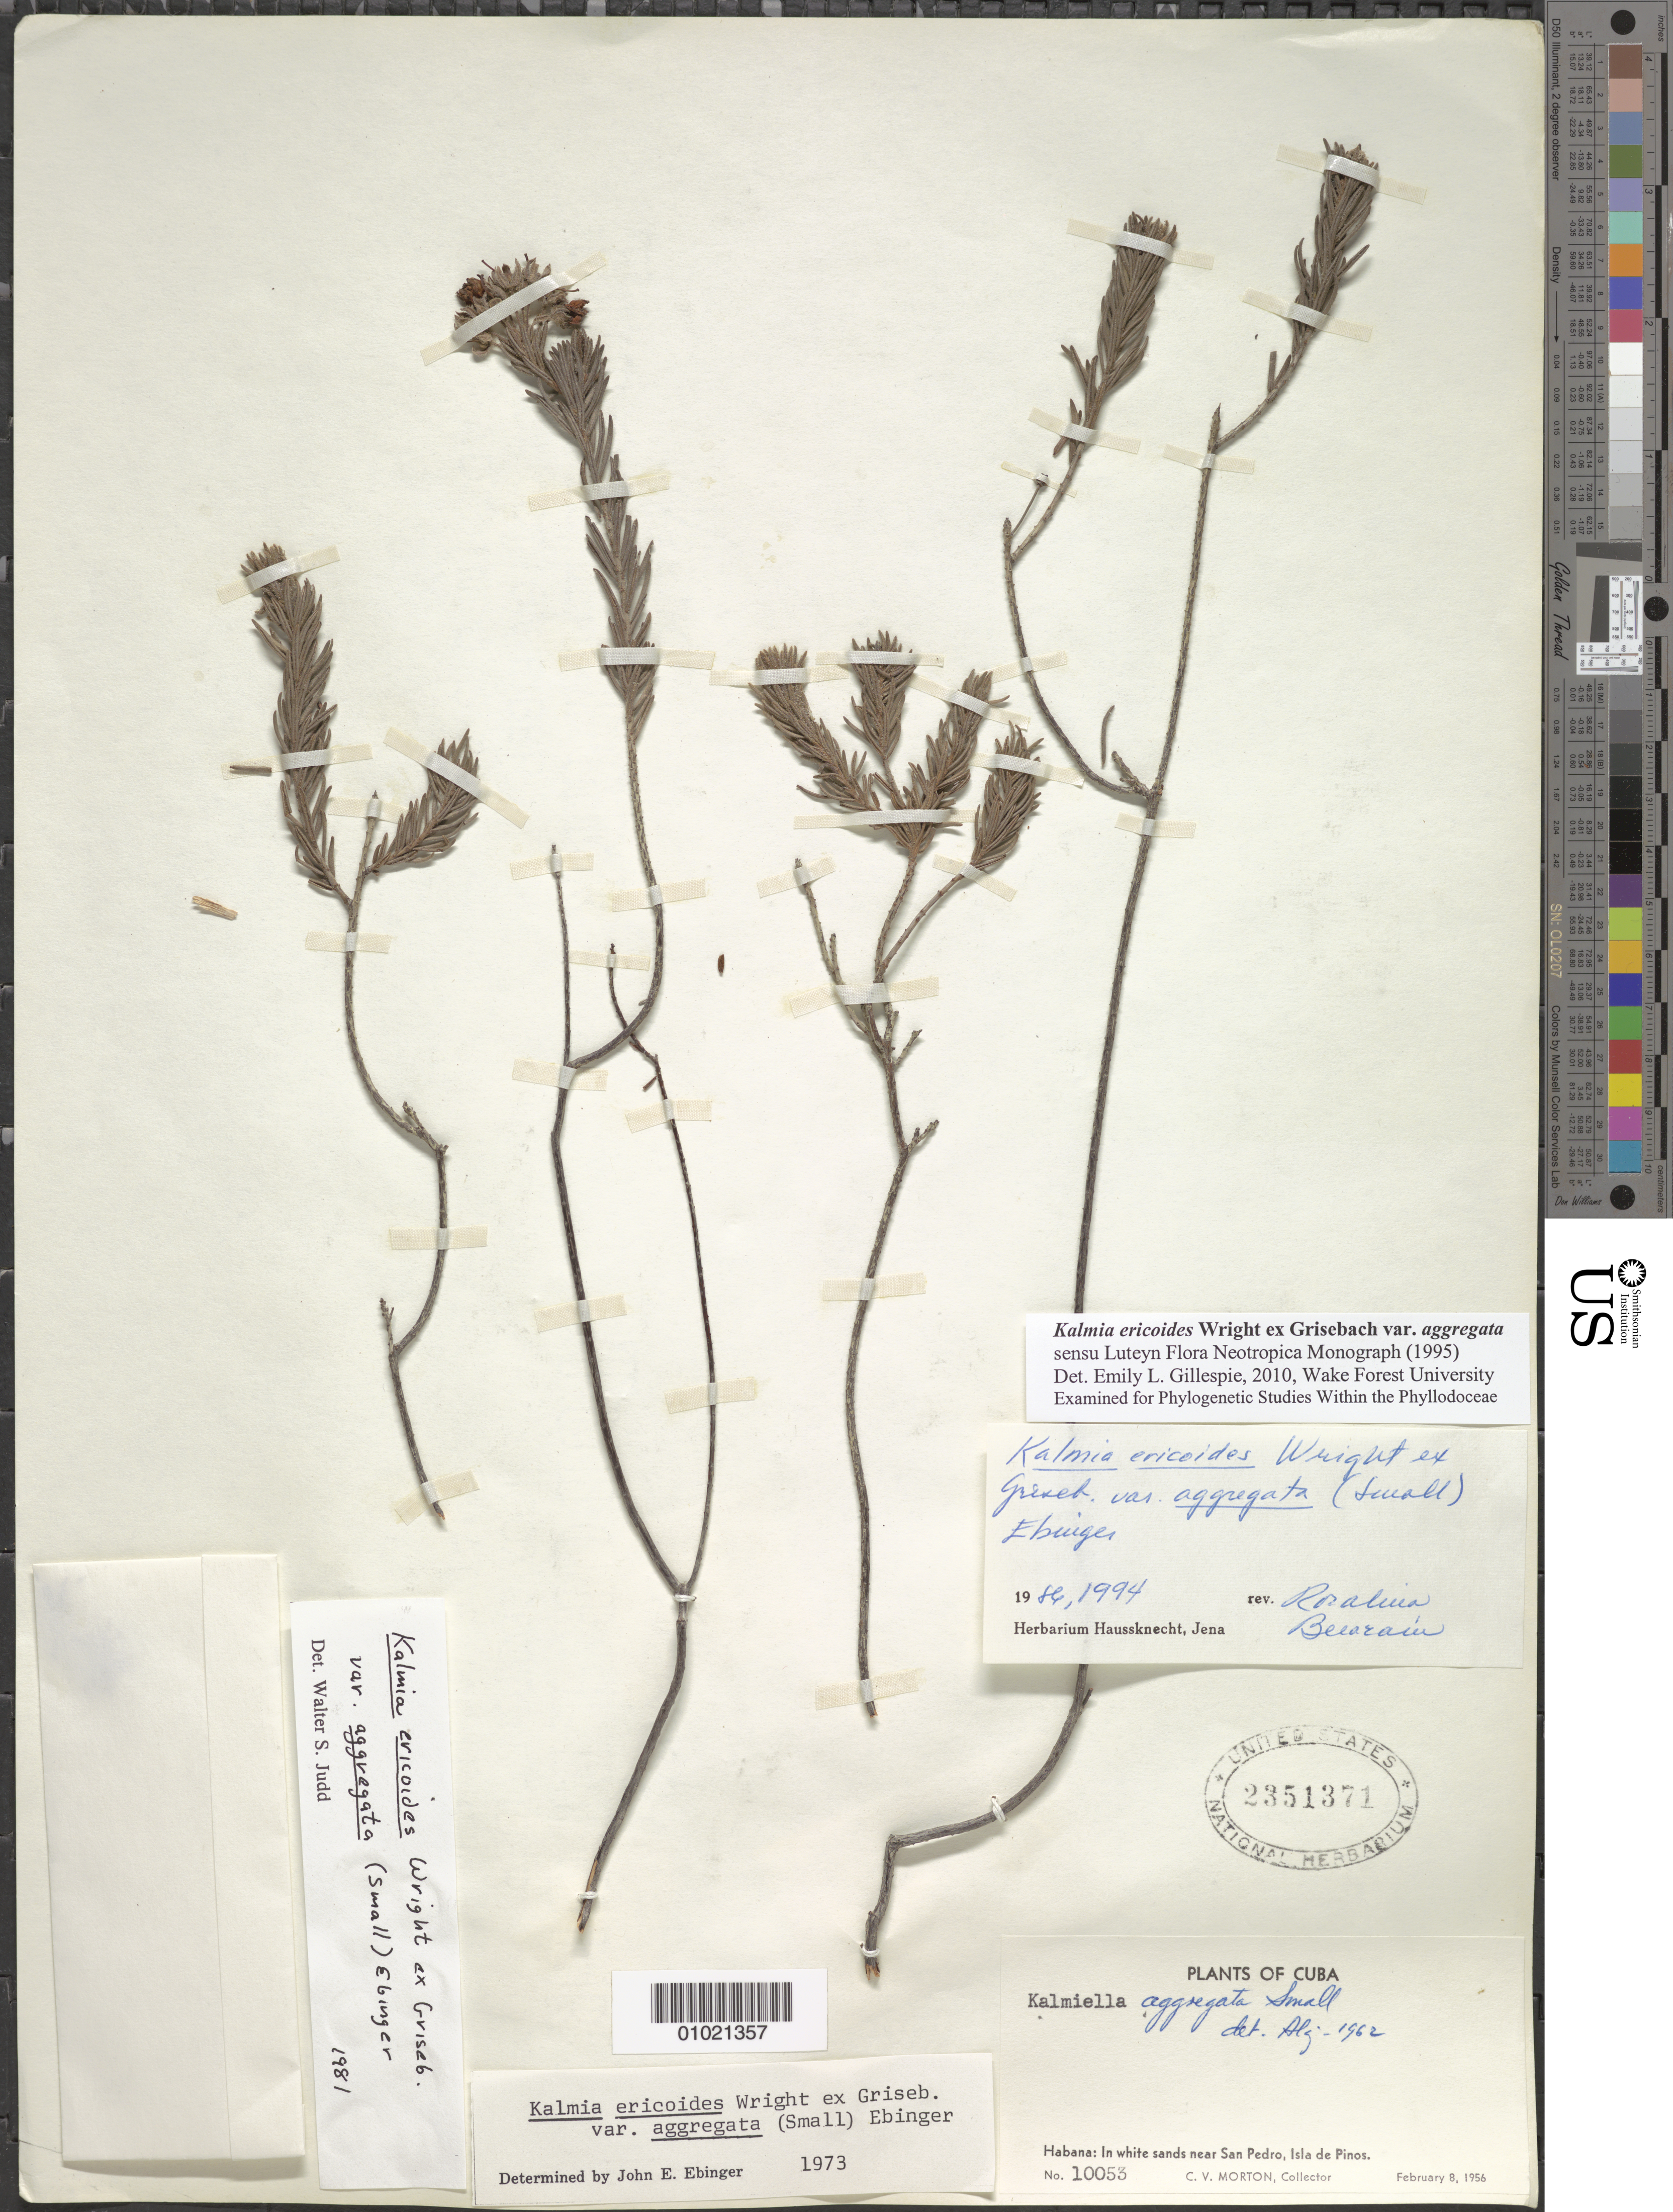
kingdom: Plantae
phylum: Tracheophyta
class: Magnoliopsida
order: Ericales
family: Ericaceae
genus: Kalmia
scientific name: Kalmia ericoides var. aggregata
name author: (Small) Ebinger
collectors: C. V. Morton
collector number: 10053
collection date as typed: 08 Feb 1956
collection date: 1956-02-08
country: Cuba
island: Isla de la Juventud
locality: near San Pedro, Isla de Pinos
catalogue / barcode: US 2351371